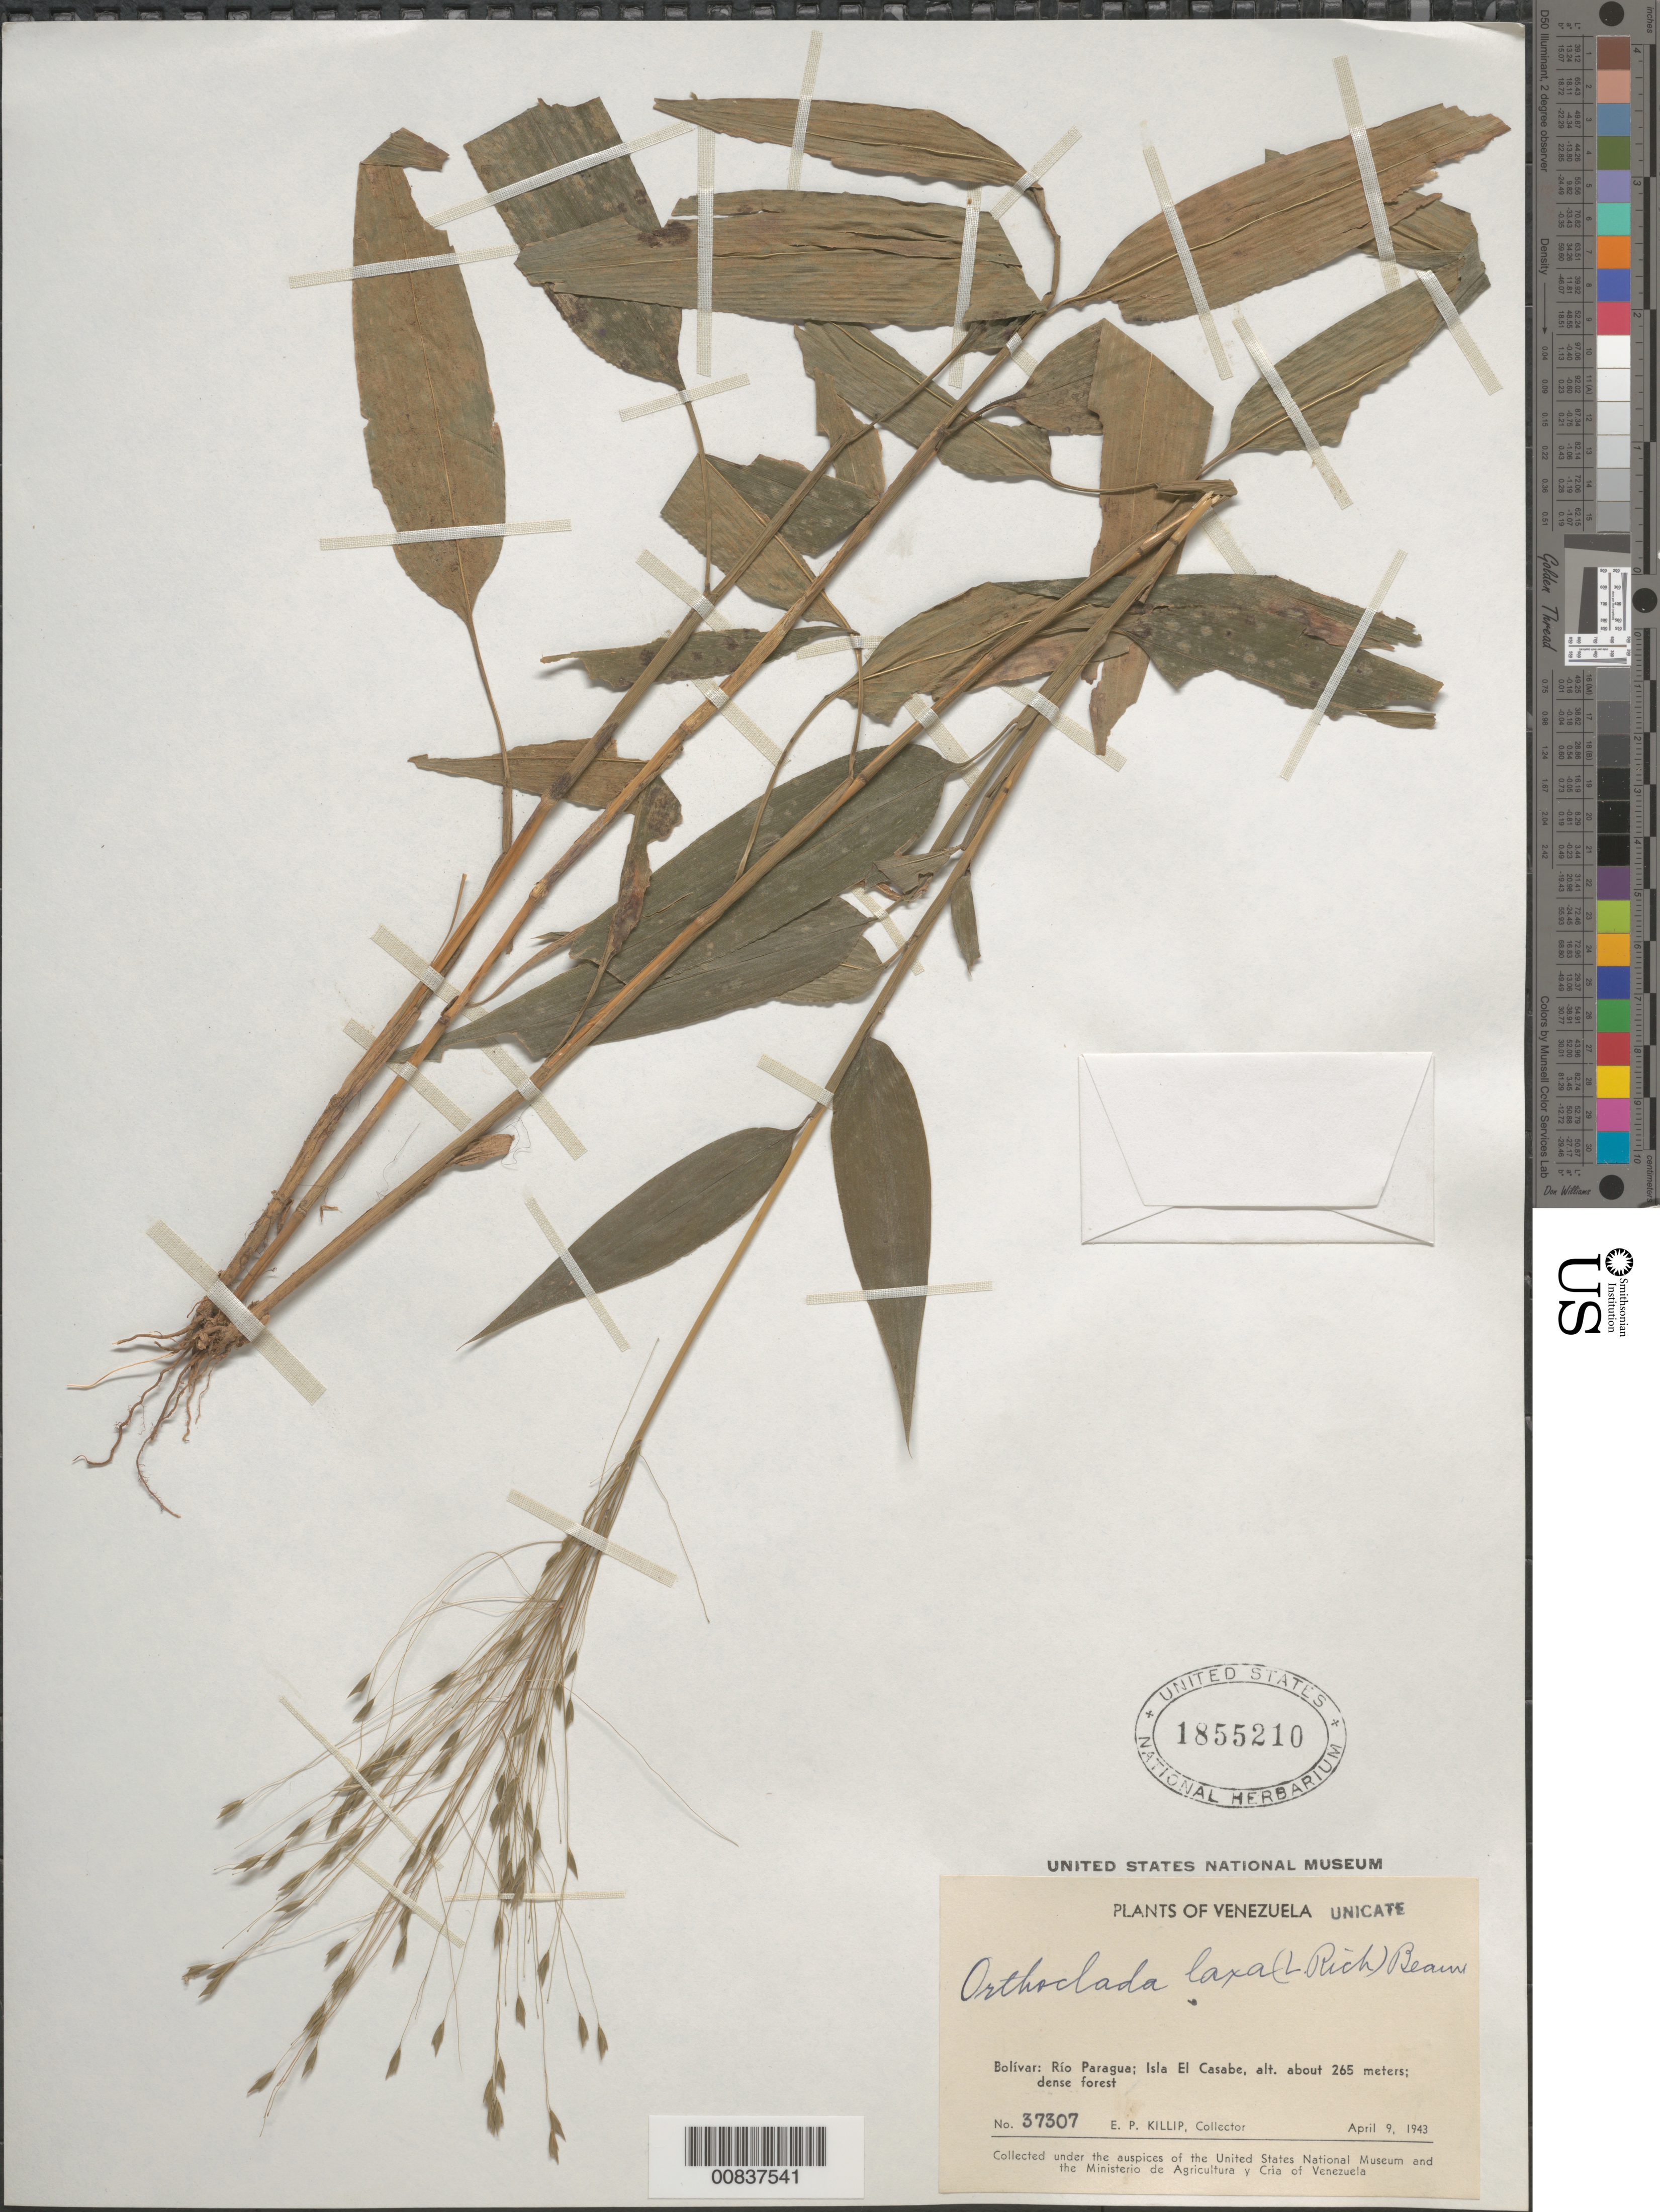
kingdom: Plantae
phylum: Tracheophyta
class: Liliopsida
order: Poales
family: Poaceae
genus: Orthoclada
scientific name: Orthoclada laxa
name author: P. Beauv.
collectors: E. P. Killip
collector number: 37307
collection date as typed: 9-Apr-43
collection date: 1943-04-09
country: Venezuela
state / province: Bolívar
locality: Río Paragua, Isla El Casabe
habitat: Dense forest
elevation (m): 265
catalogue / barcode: US 1855210